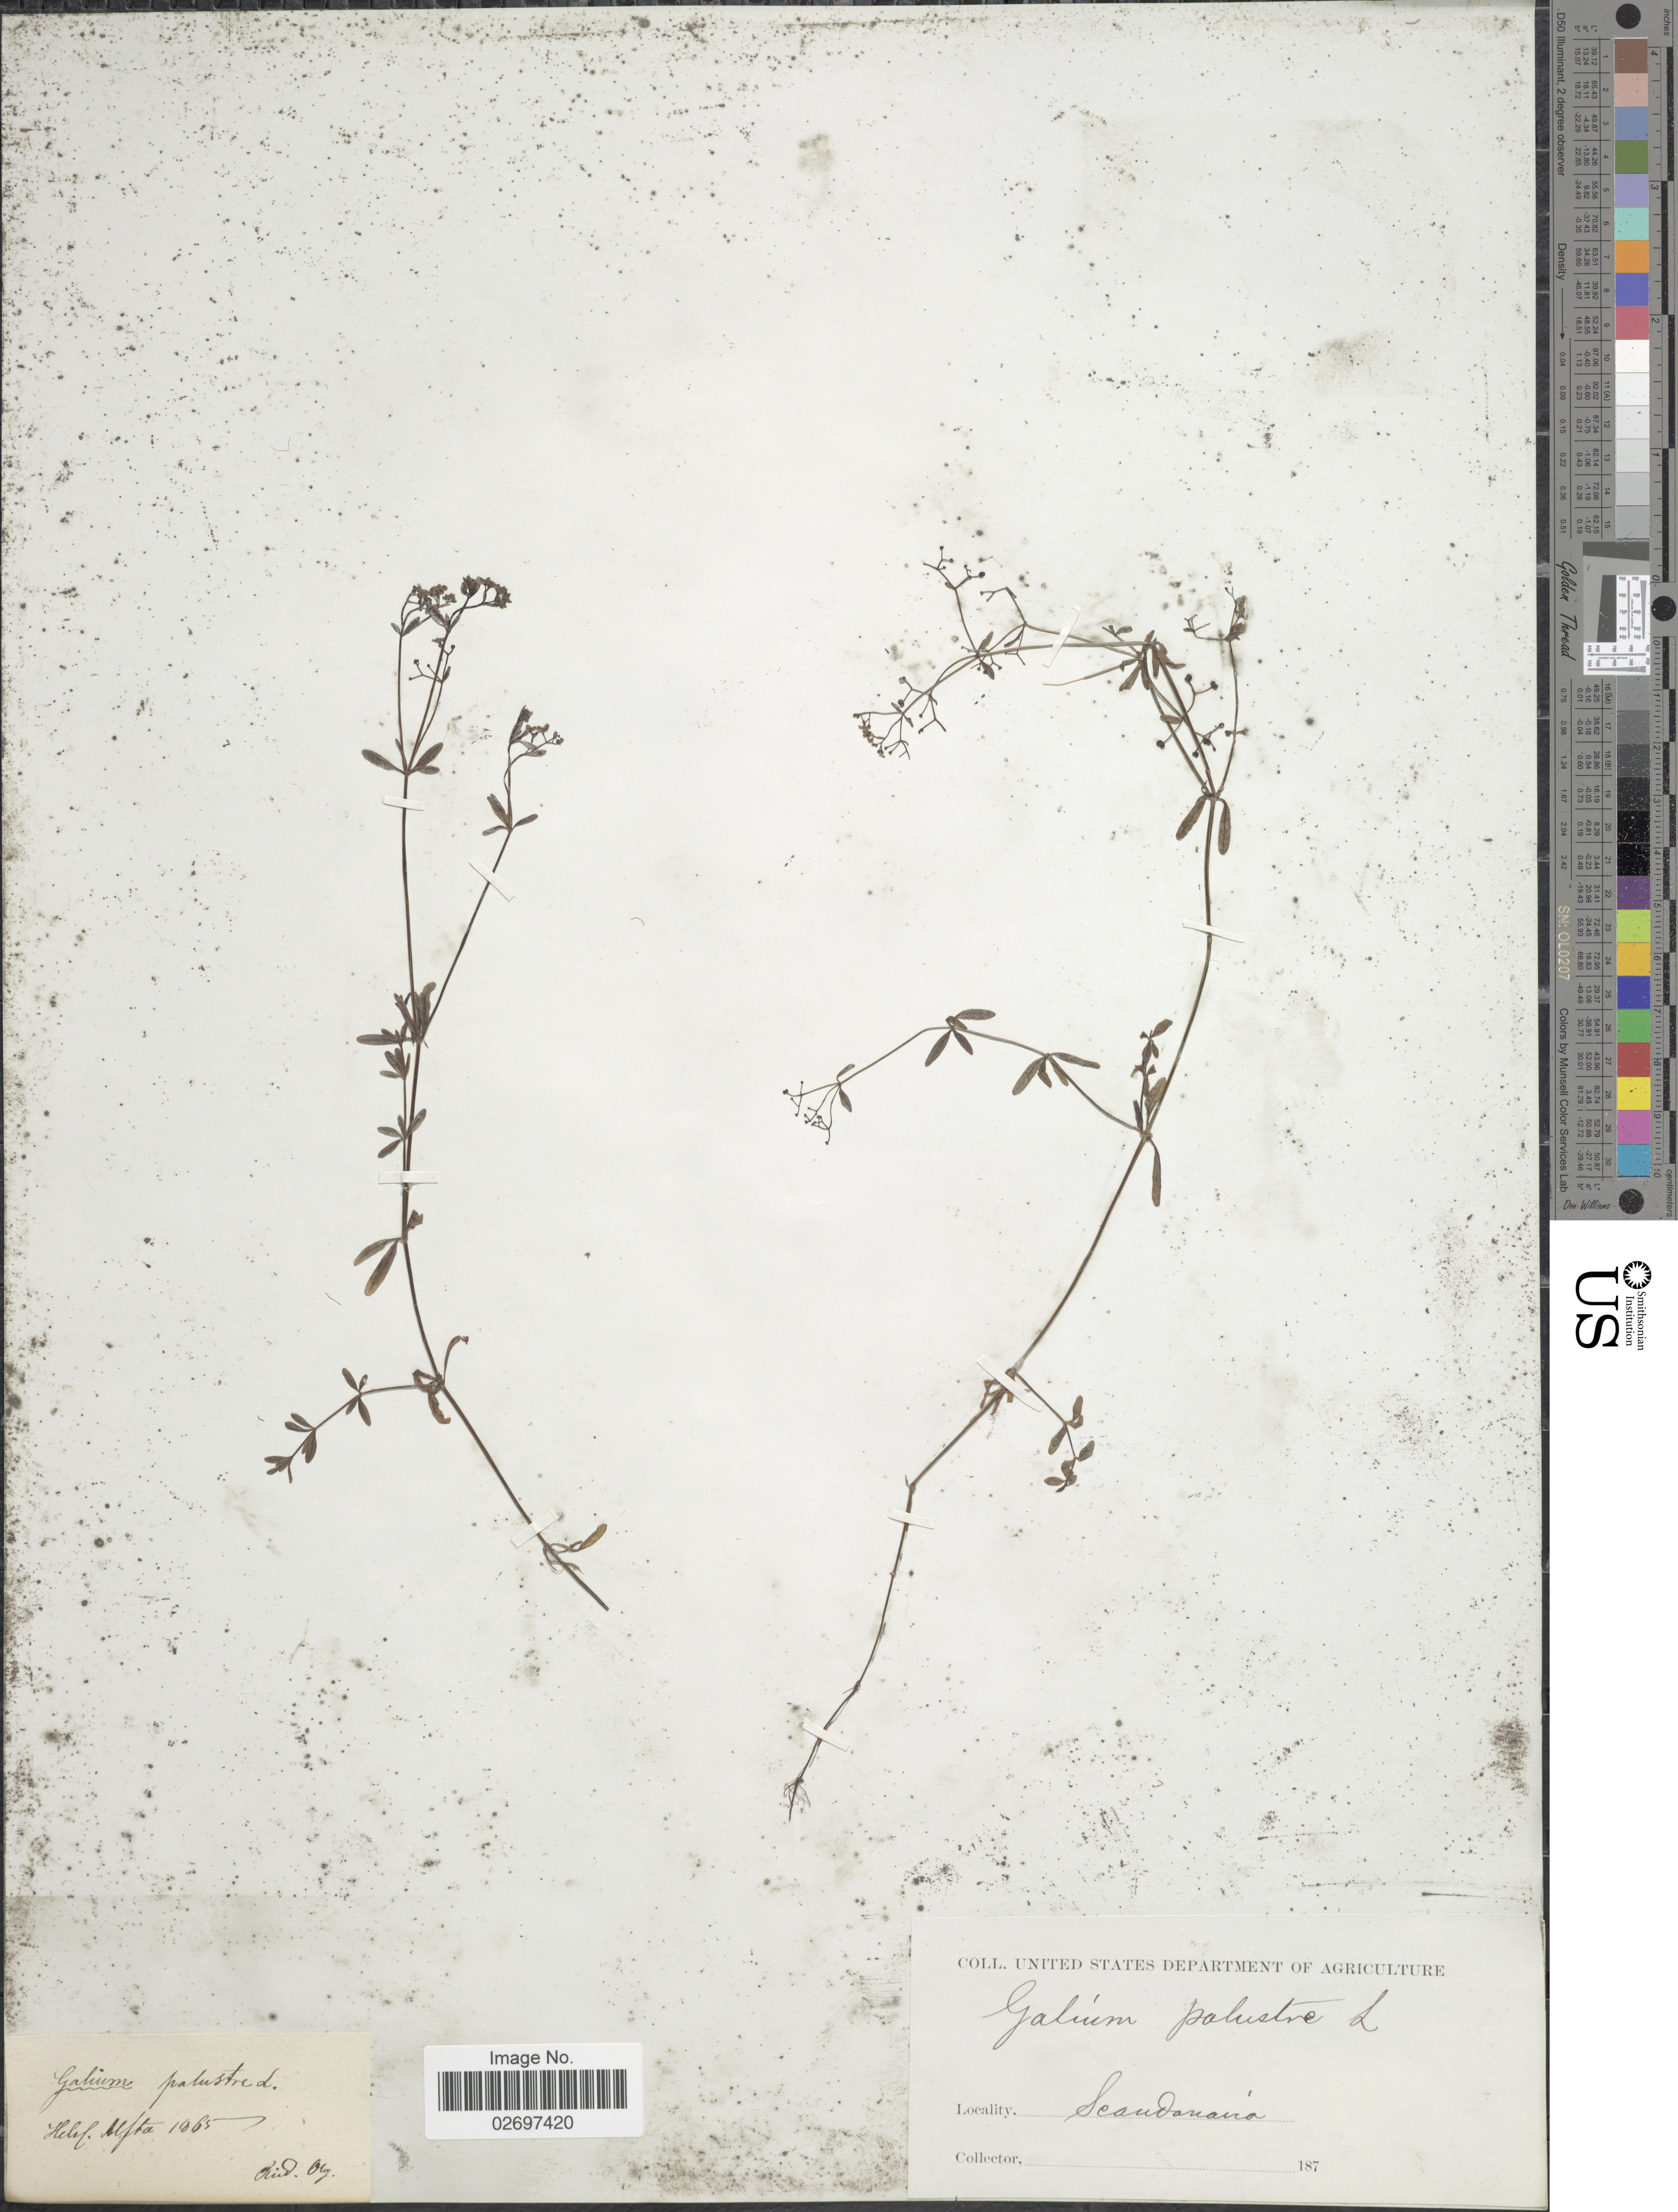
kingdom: Plantae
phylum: Tracheophyta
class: Magnoliopsida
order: Gentianales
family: Rubiaceae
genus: Galium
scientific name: Galium palustre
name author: L.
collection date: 1865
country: Sweden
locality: Helsf. Alfta, Scandinavia